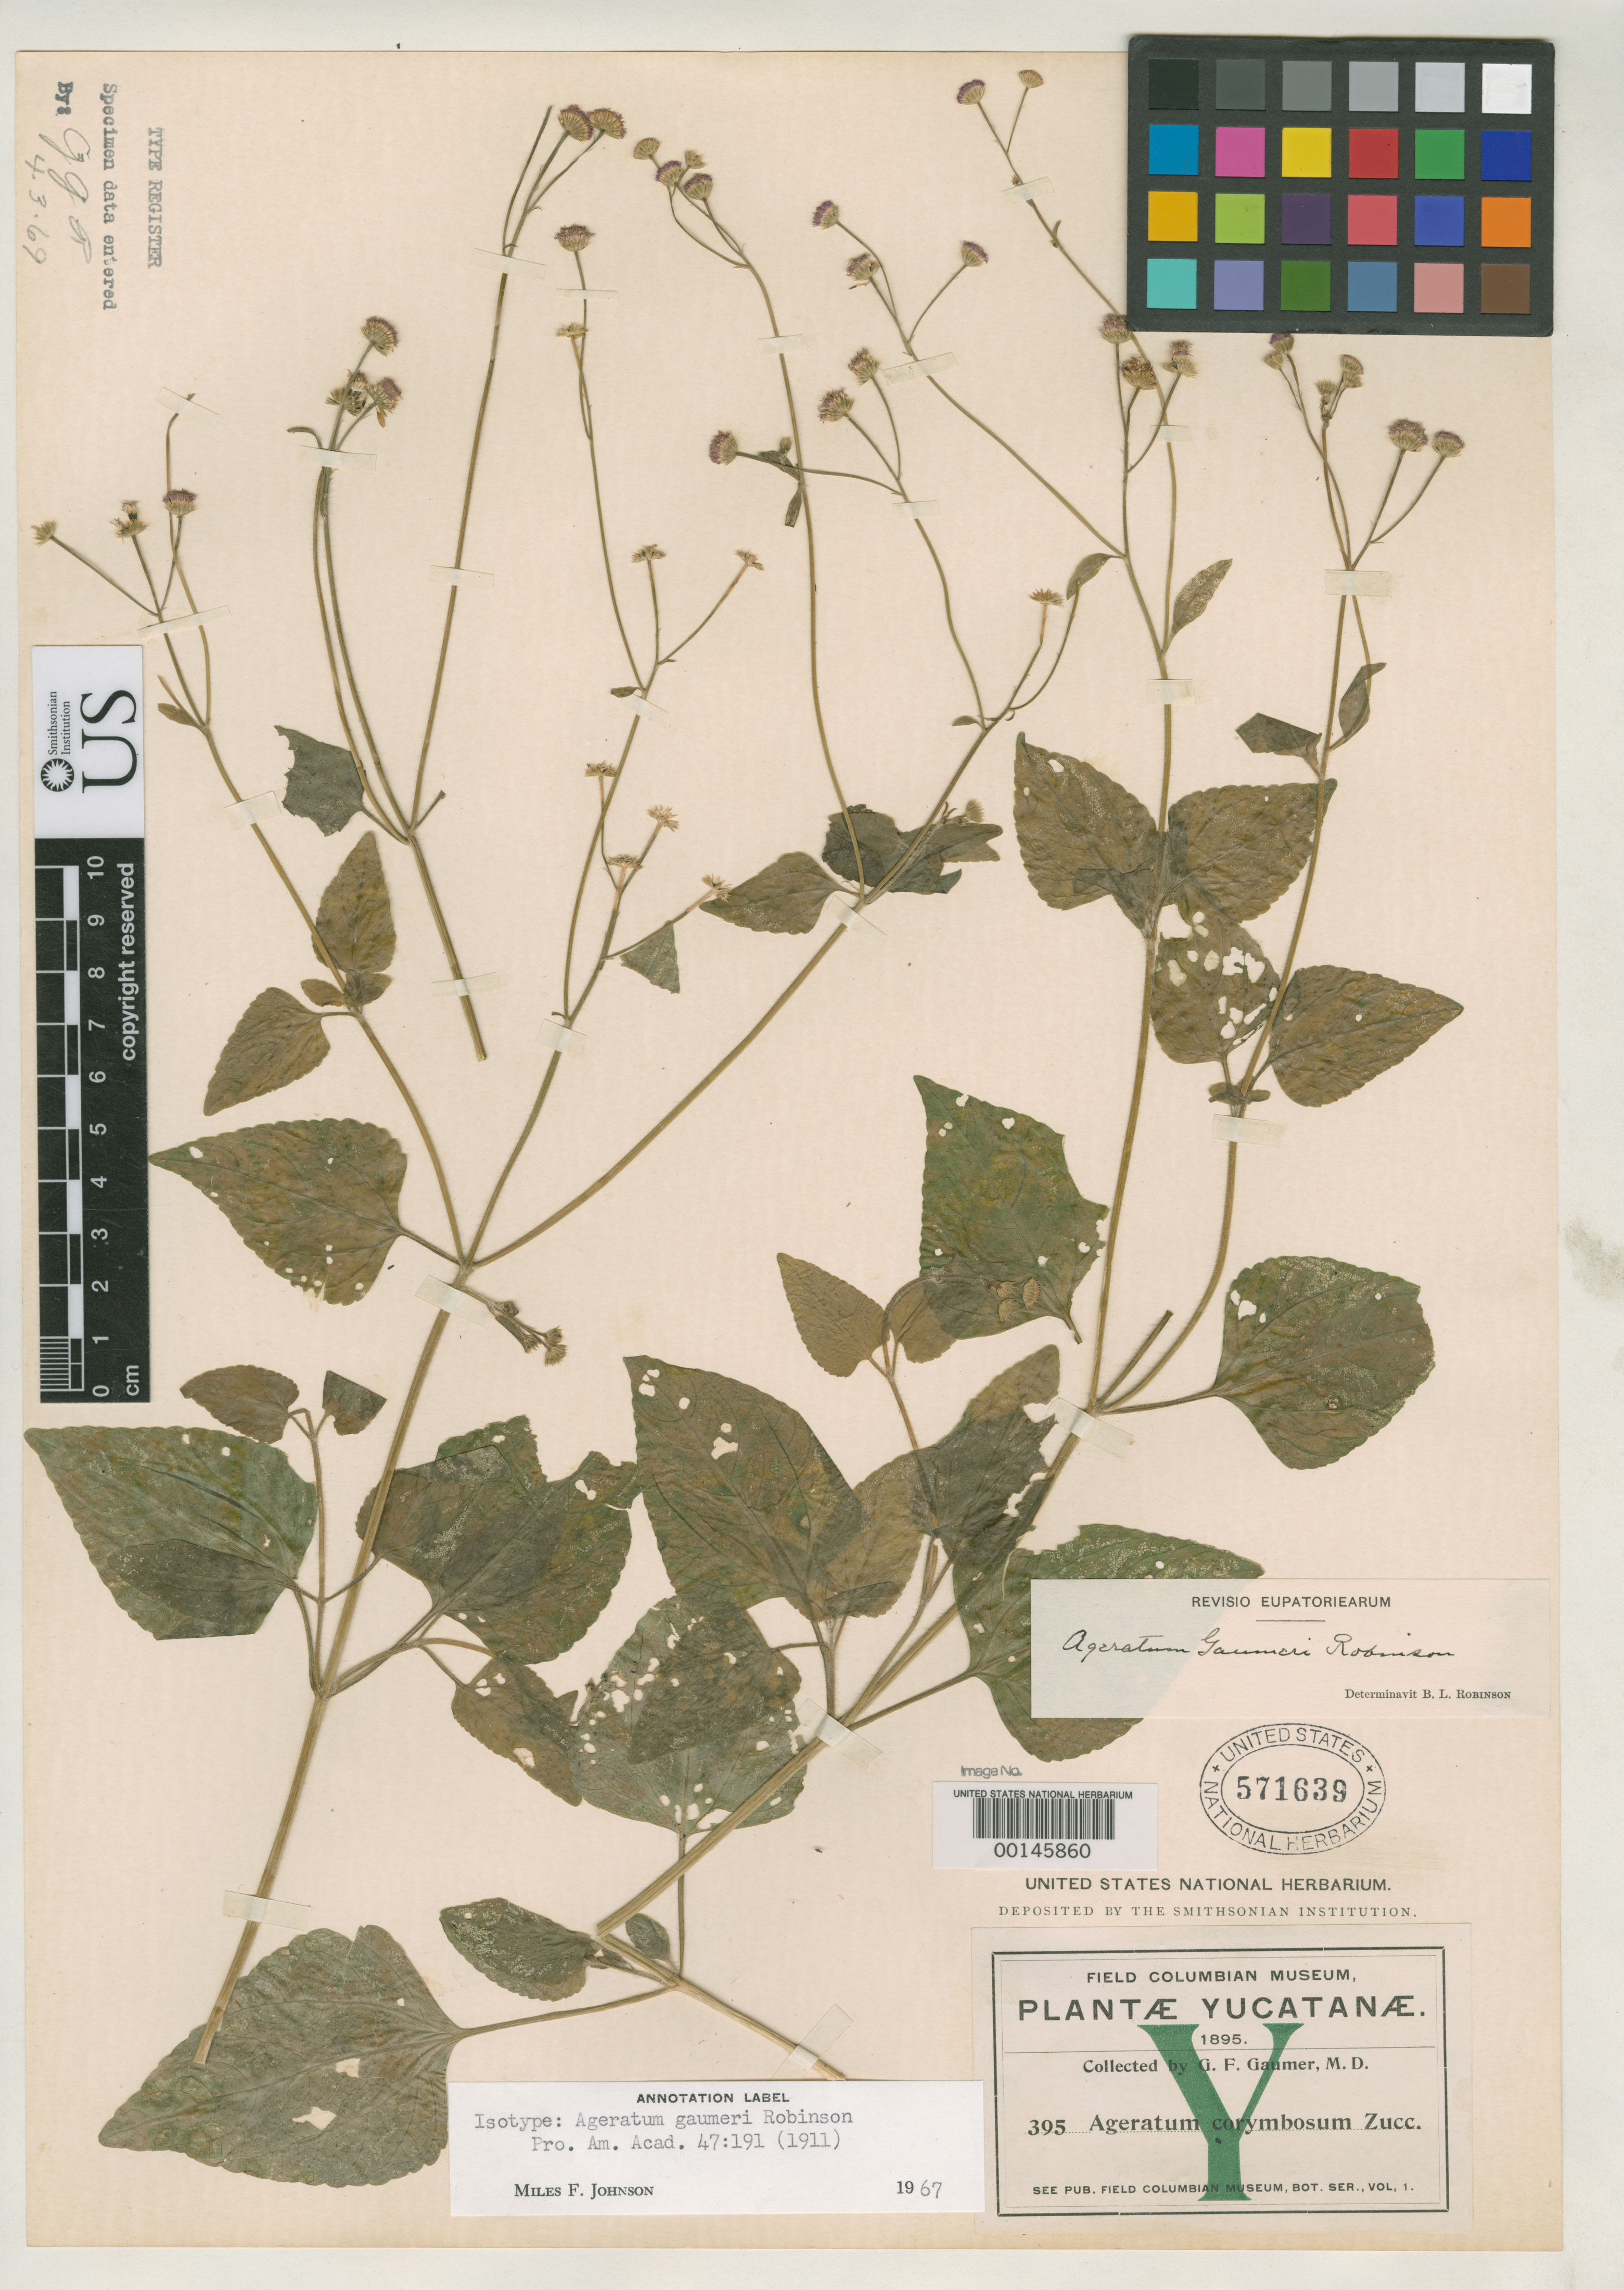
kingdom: Plantae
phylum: Tracheophyta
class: Magnoliopsida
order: Asterales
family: Asteraceae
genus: Ageratum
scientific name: Ageratum gaumeri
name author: B.L. Rob.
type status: Isotype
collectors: G. F. Gaumer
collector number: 395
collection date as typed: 1895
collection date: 1895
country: Mexico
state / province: Yucatán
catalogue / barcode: US 571639